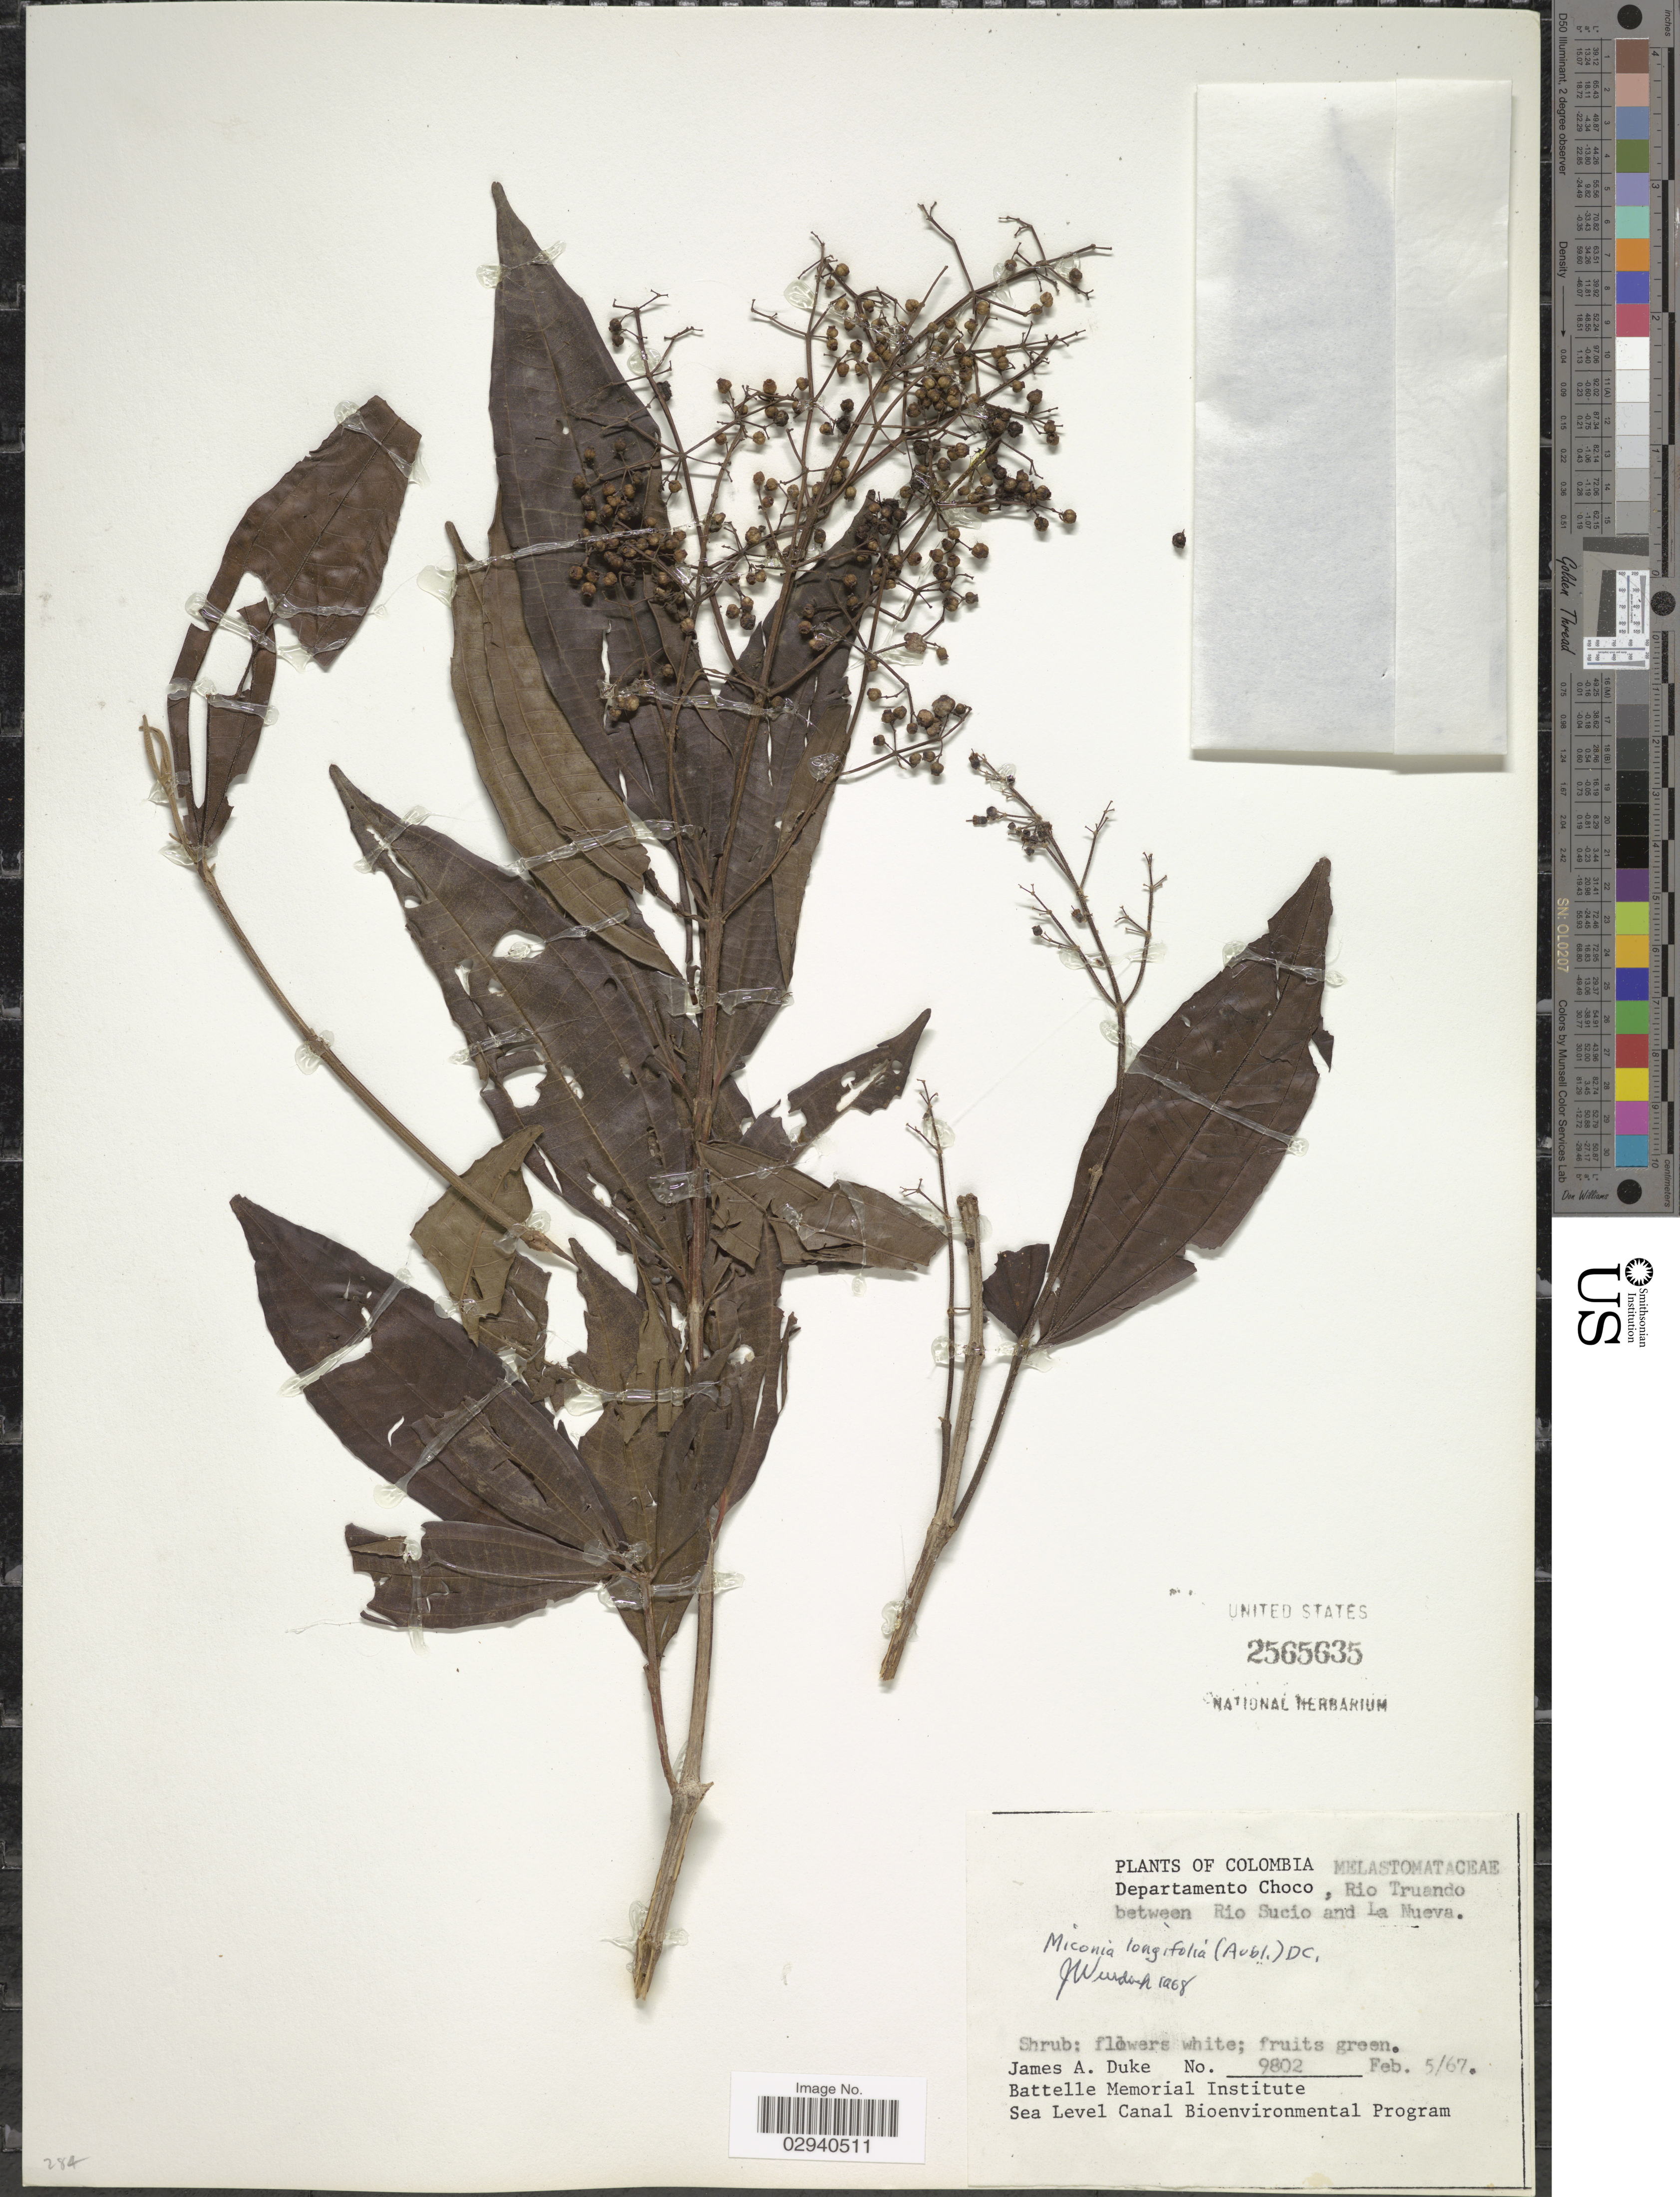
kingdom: Plantae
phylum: Tracheophyta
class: Magnoliopsida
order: Myrtales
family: Melastomataceae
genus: Miconia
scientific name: Miconia longifolia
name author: (Aubl.) DC.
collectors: J. A. Duke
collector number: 9802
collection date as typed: Transcribed d/m/y: 5/2/67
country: Colombia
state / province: Chocó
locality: Departamento Choco, Rio Truando between Rio Sucio and La Nueva.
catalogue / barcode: US 2565635